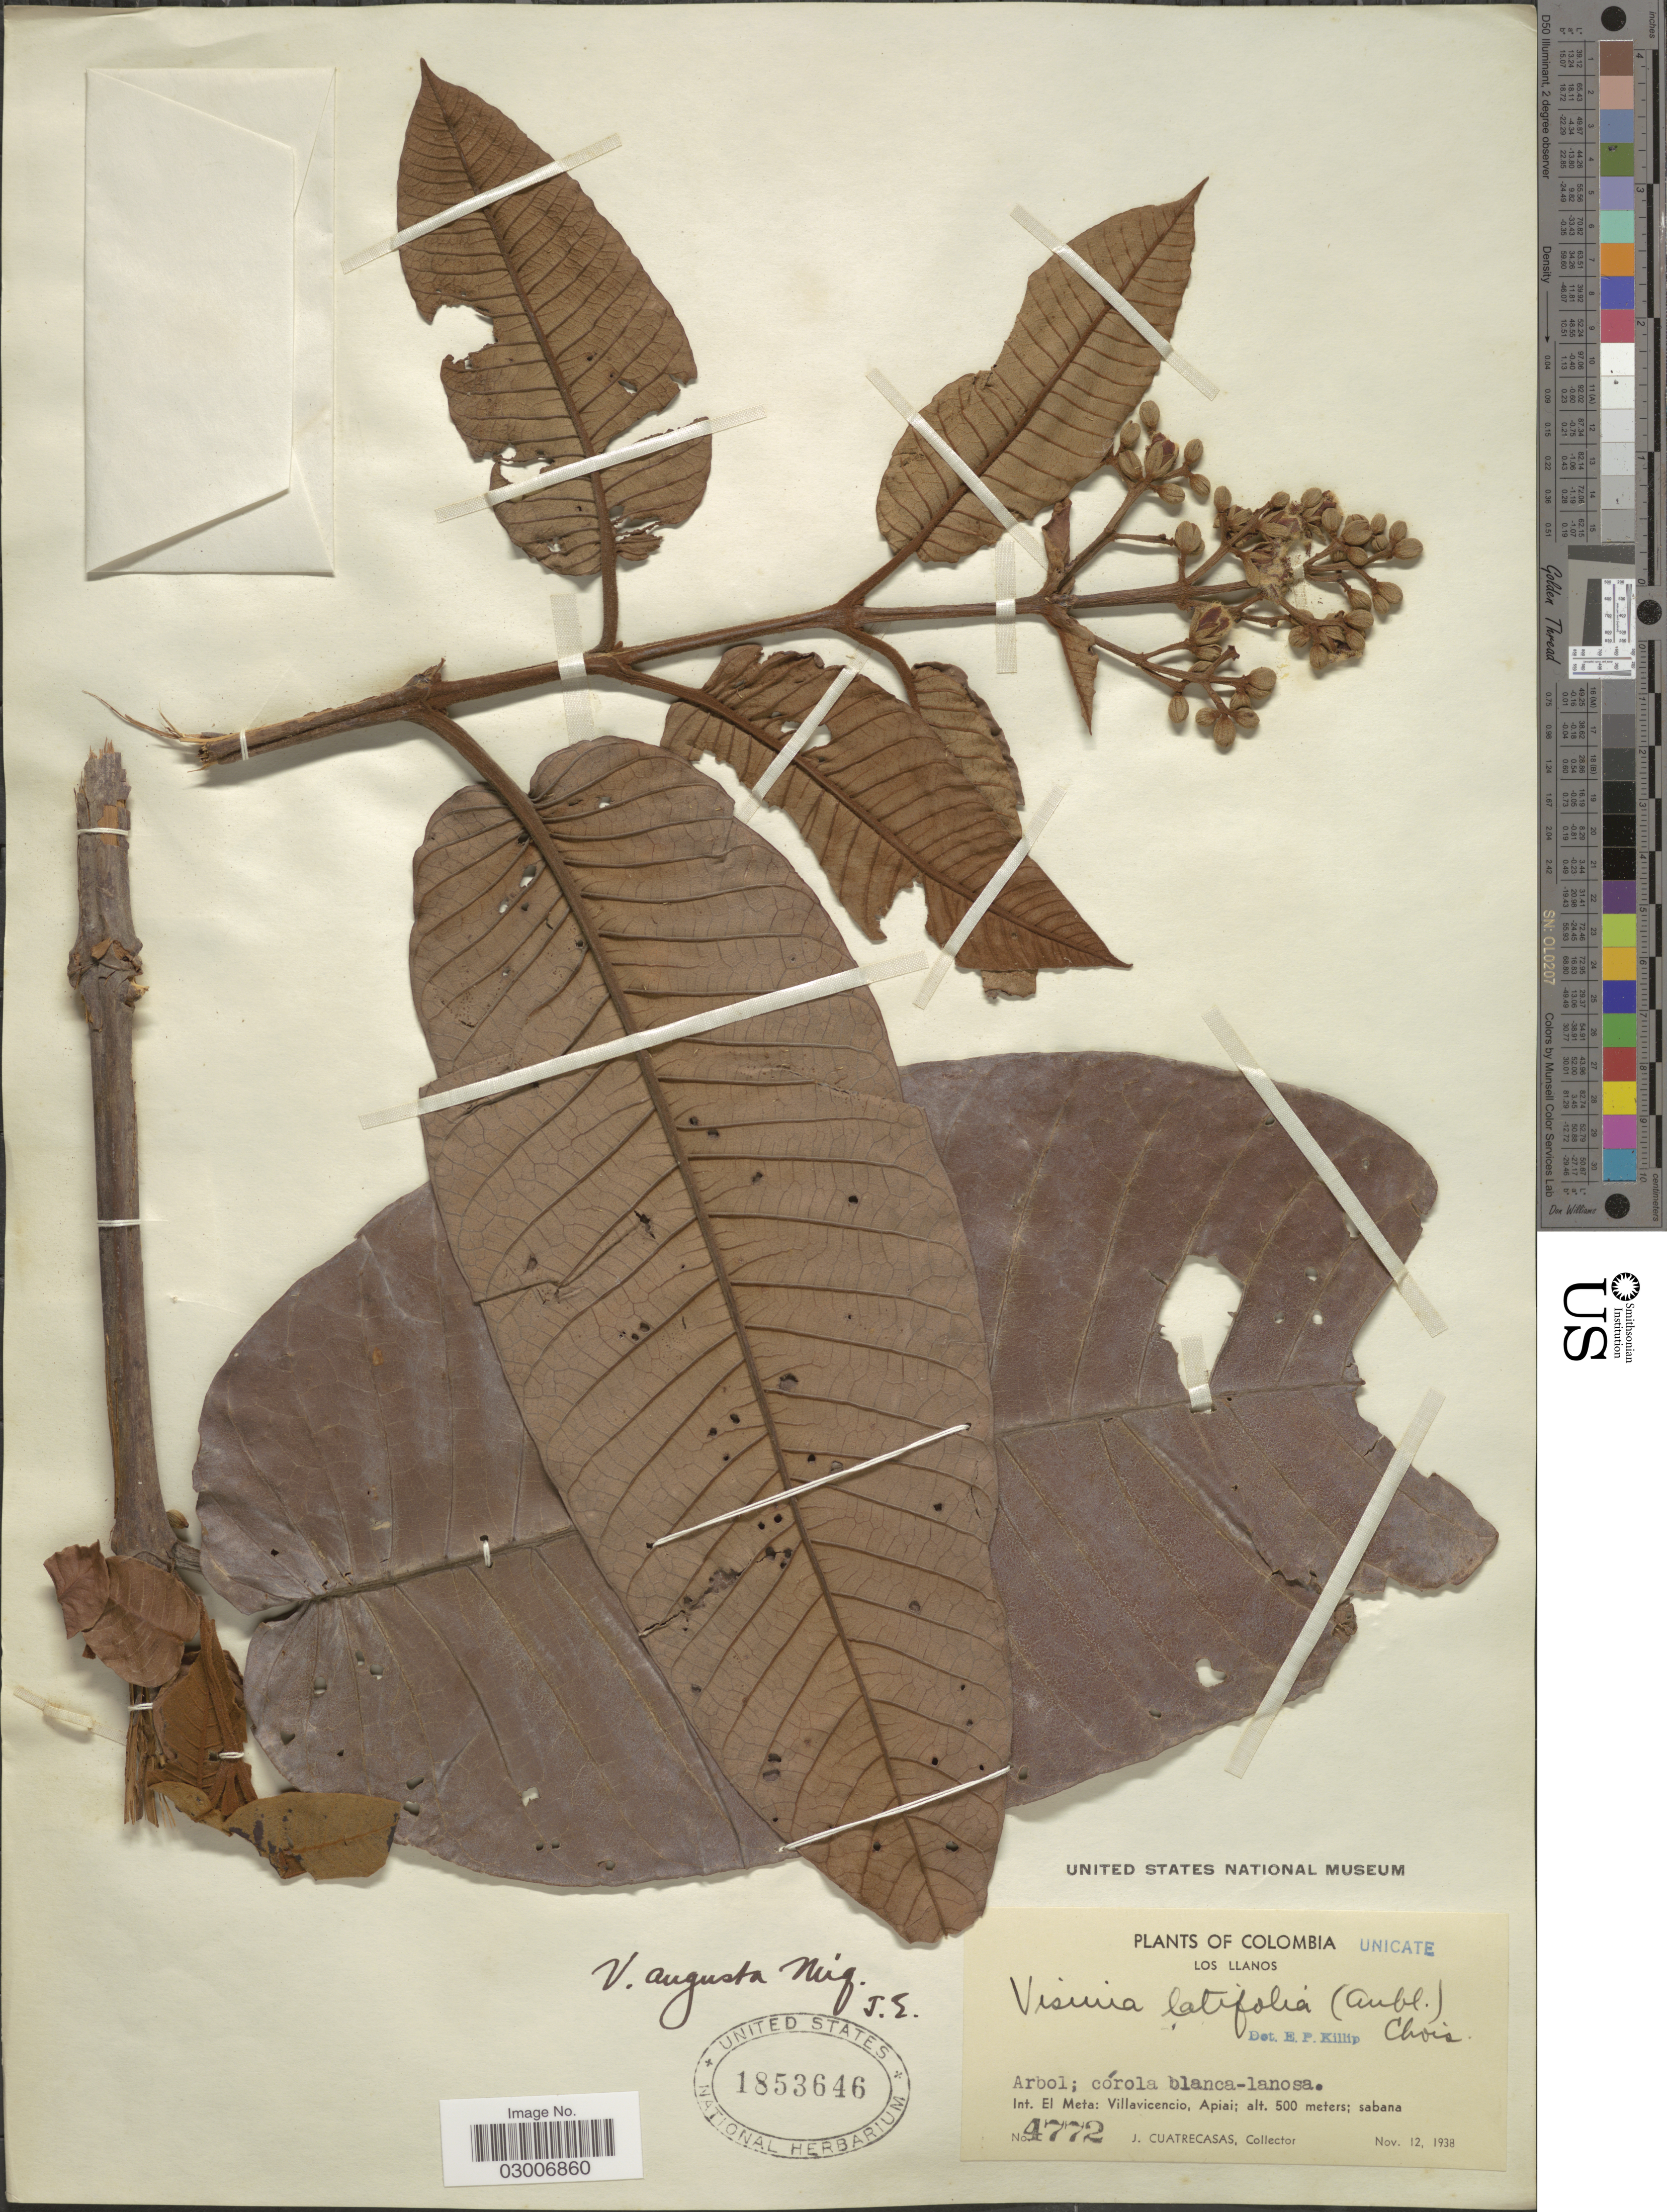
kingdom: Plantae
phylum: Tracheophyta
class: Magnoliopsida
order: Malpighiales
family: Hypericaceae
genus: Vismia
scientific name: Vismia macrophylla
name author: Kunth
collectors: J. Cuatrecasas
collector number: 4772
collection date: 1938-11-12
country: Colombia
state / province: Meta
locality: Los Llanos. Int. El Meta: Villavicencio, Apiai.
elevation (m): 500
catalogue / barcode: US 1853646